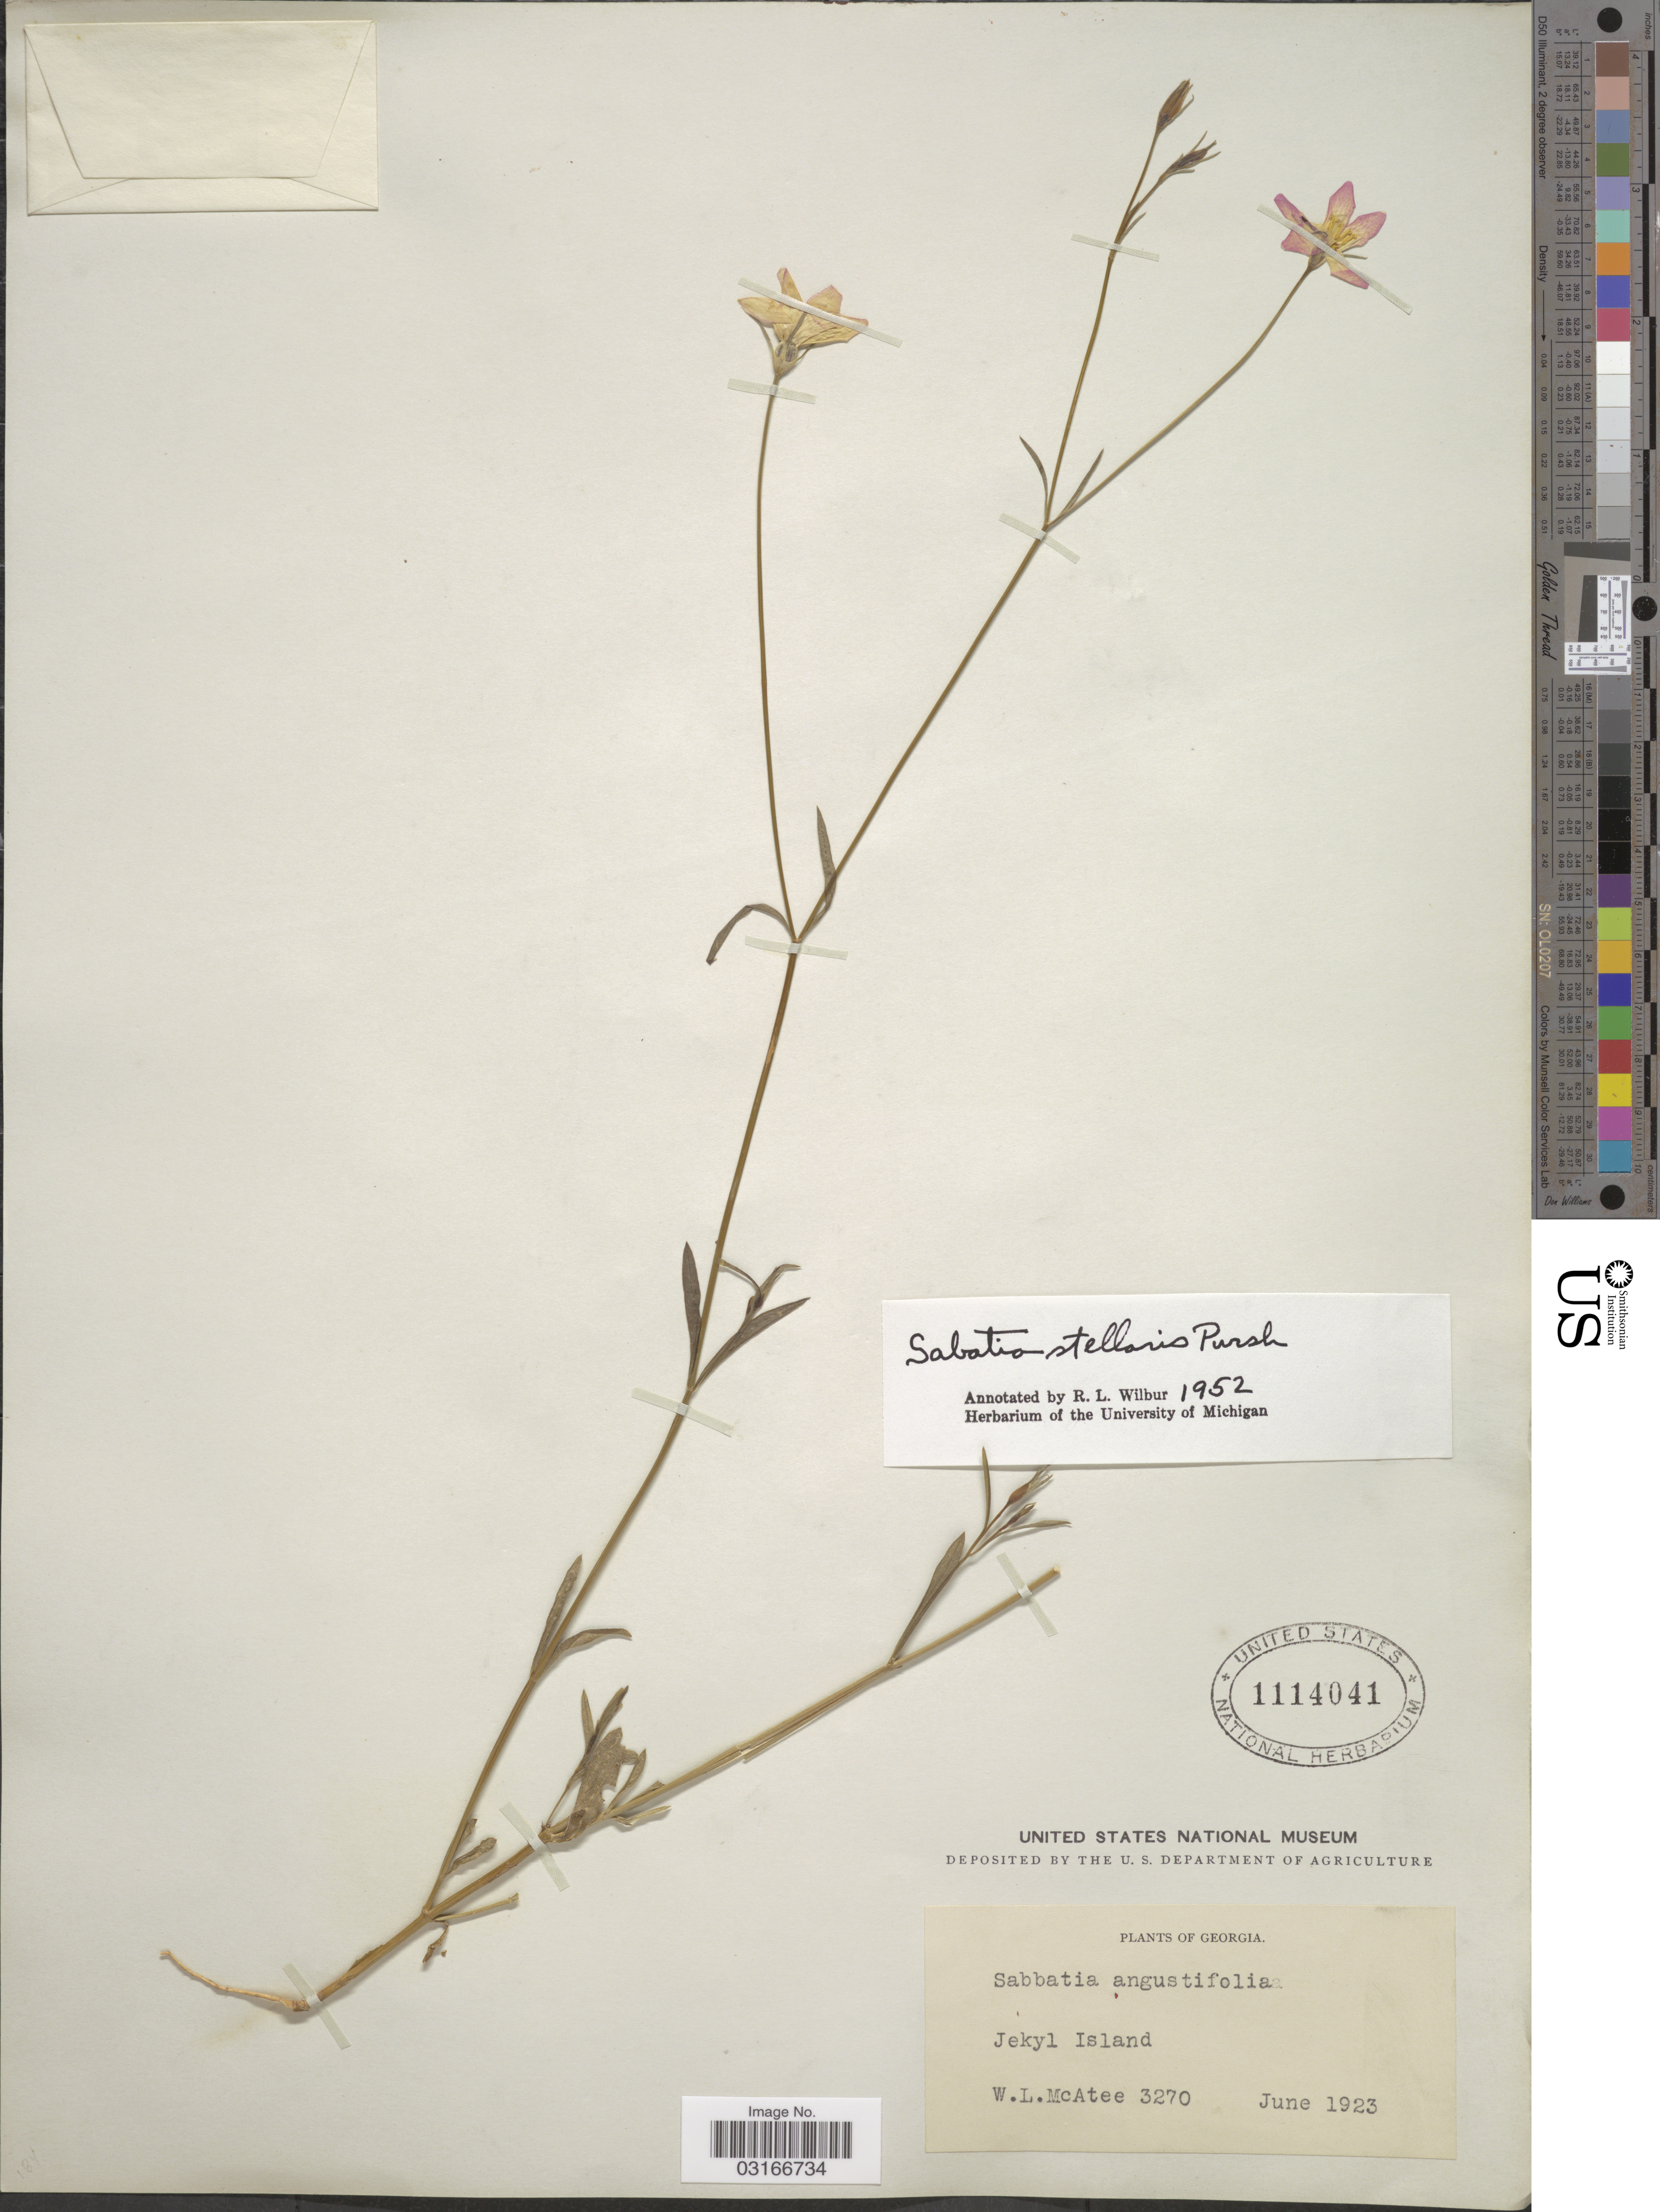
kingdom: Plantae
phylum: Tracheophyta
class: Magnoliopsida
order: Gentianales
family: Gentianaceae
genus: Sabatia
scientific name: Sabatia stellaris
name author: Pursh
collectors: W. McAtee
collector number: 3270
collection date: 1923-06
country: United States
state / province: Georgia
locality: Jekyl Island.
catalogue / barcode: US 1114041